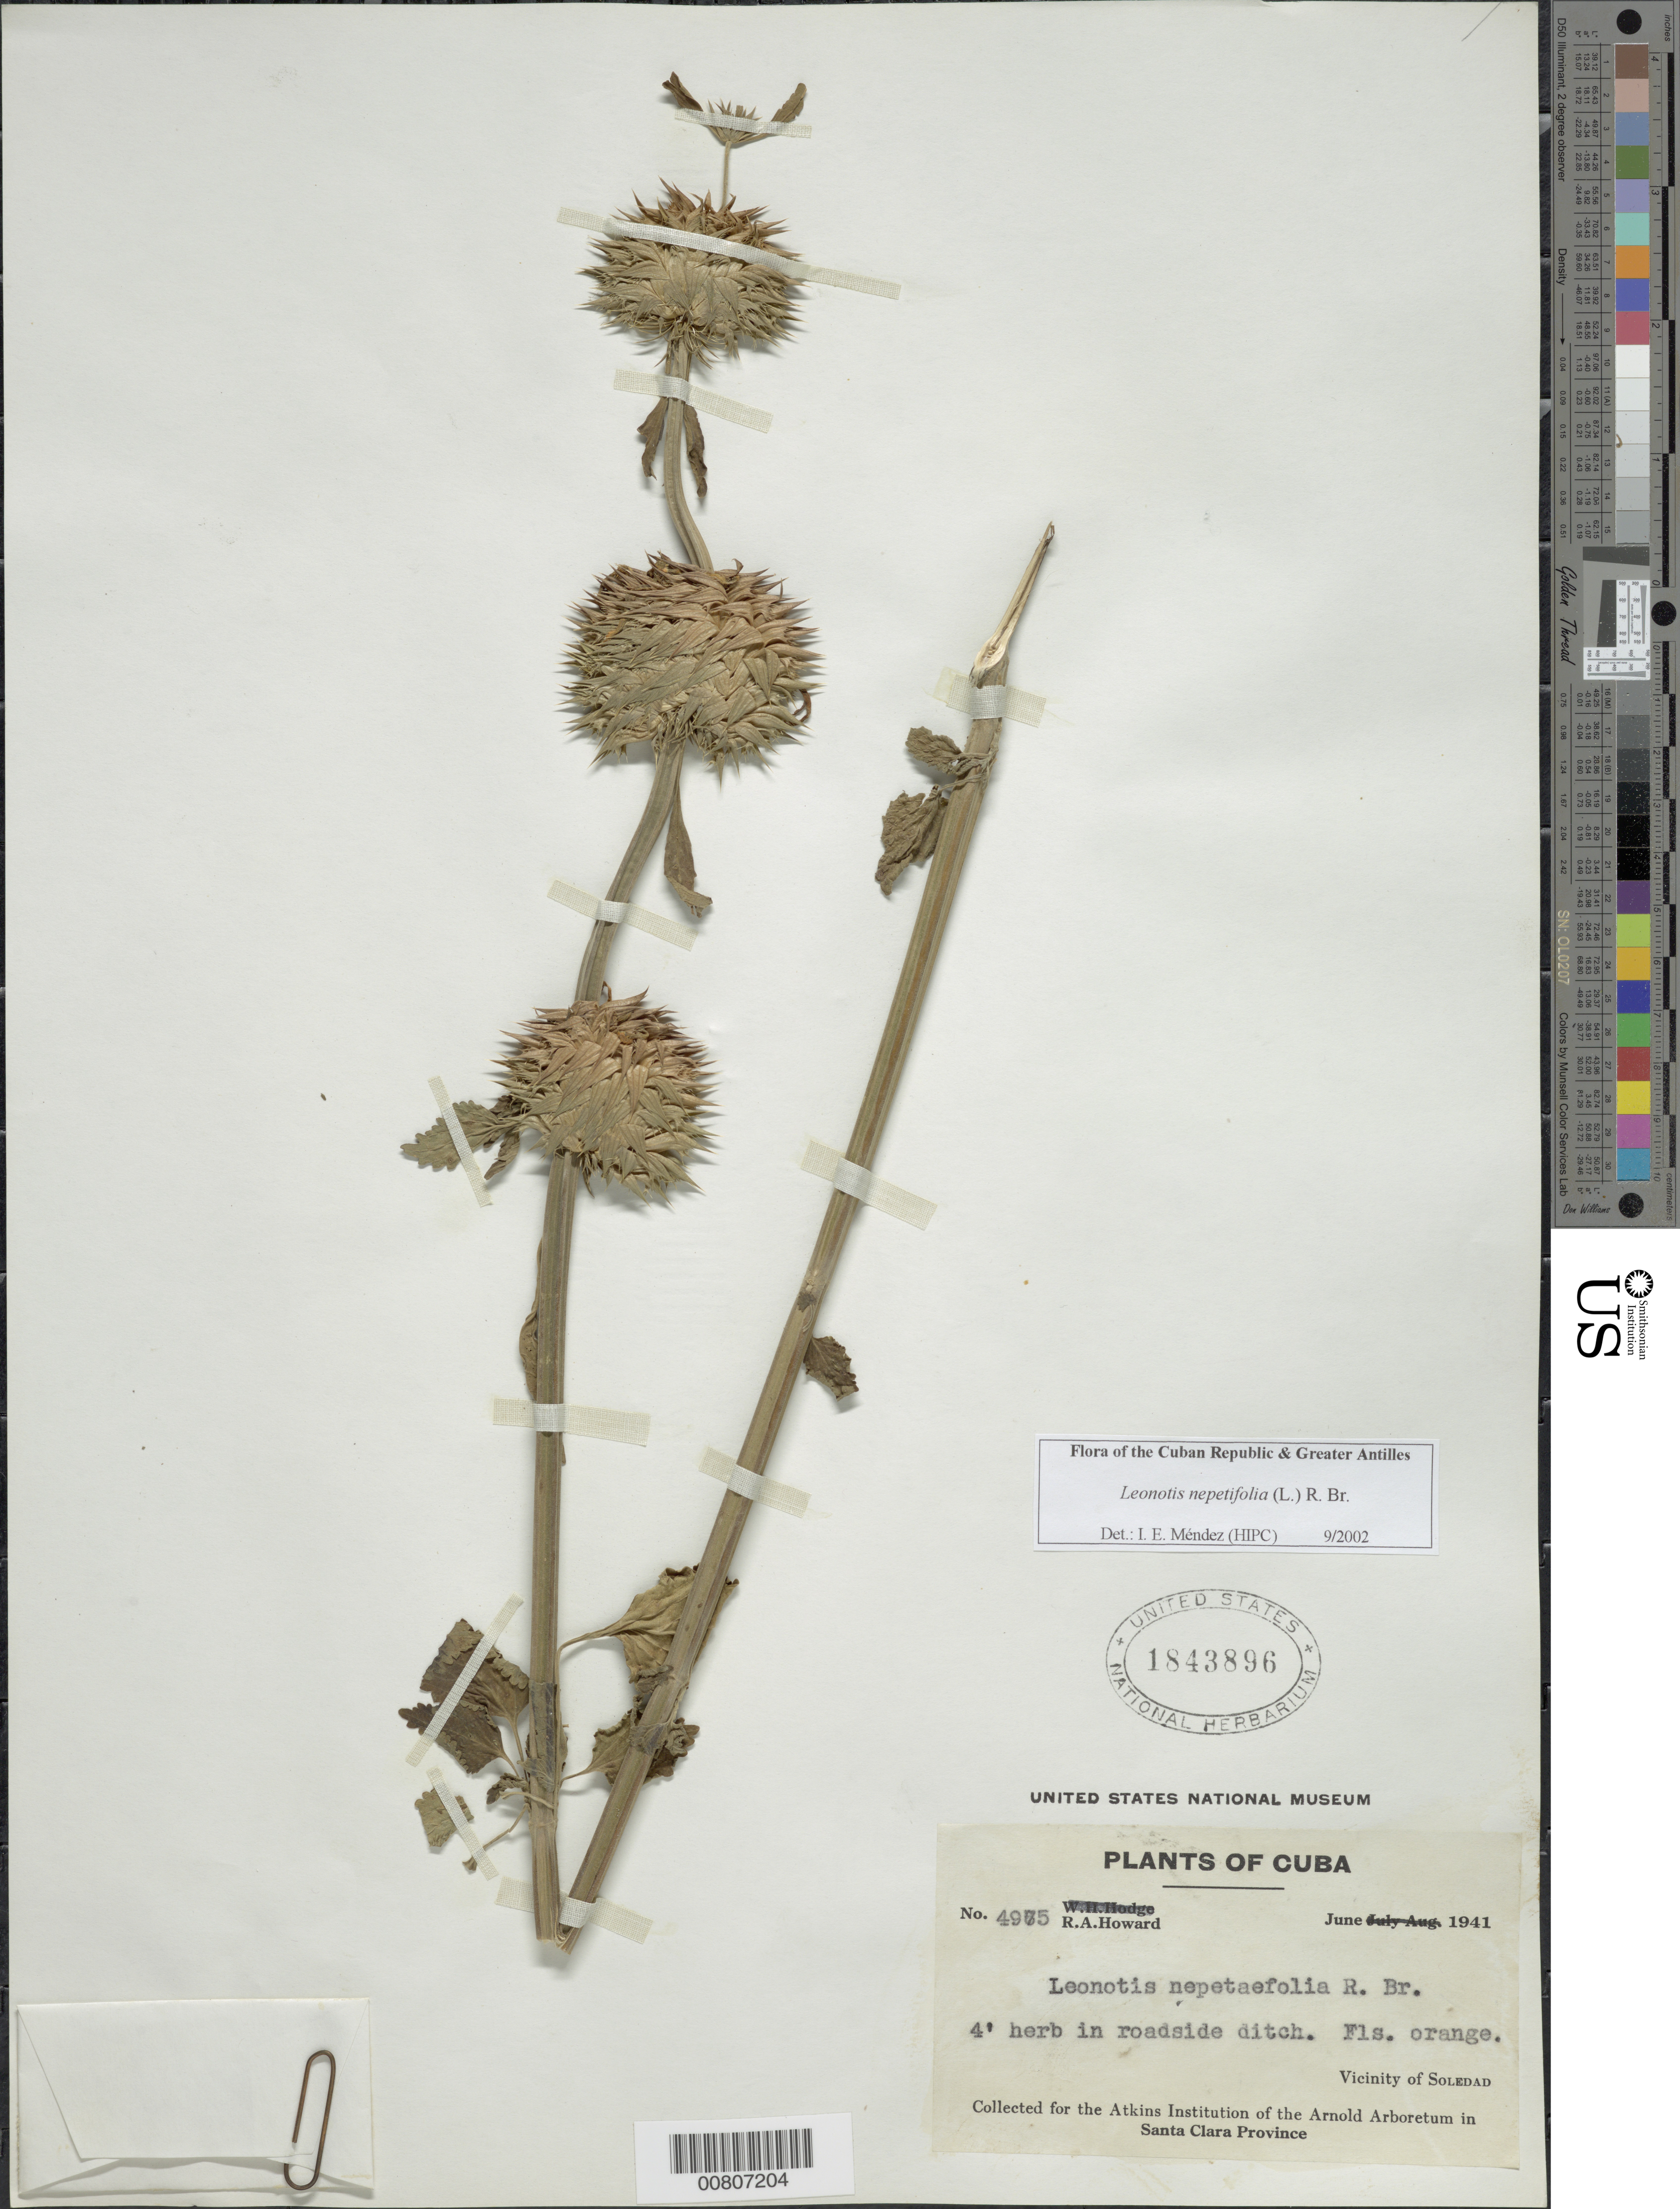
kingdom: Plantae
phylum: Tracheophyta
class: Magnoliopsida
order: Lamiales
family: Lamiaceae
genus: Leonotis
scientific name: Leonotis nepetifolia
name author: (L.) R. Br.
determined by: Méndez, Isidro E., (HIPC)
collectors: R. A. Howard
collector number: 4975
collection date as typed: Jun 1941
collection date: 1941-06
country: Cuba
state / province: Cienfuegos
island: Cuba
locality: Soledad vicinity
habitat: Roadside ditch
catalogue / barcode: US 1843896